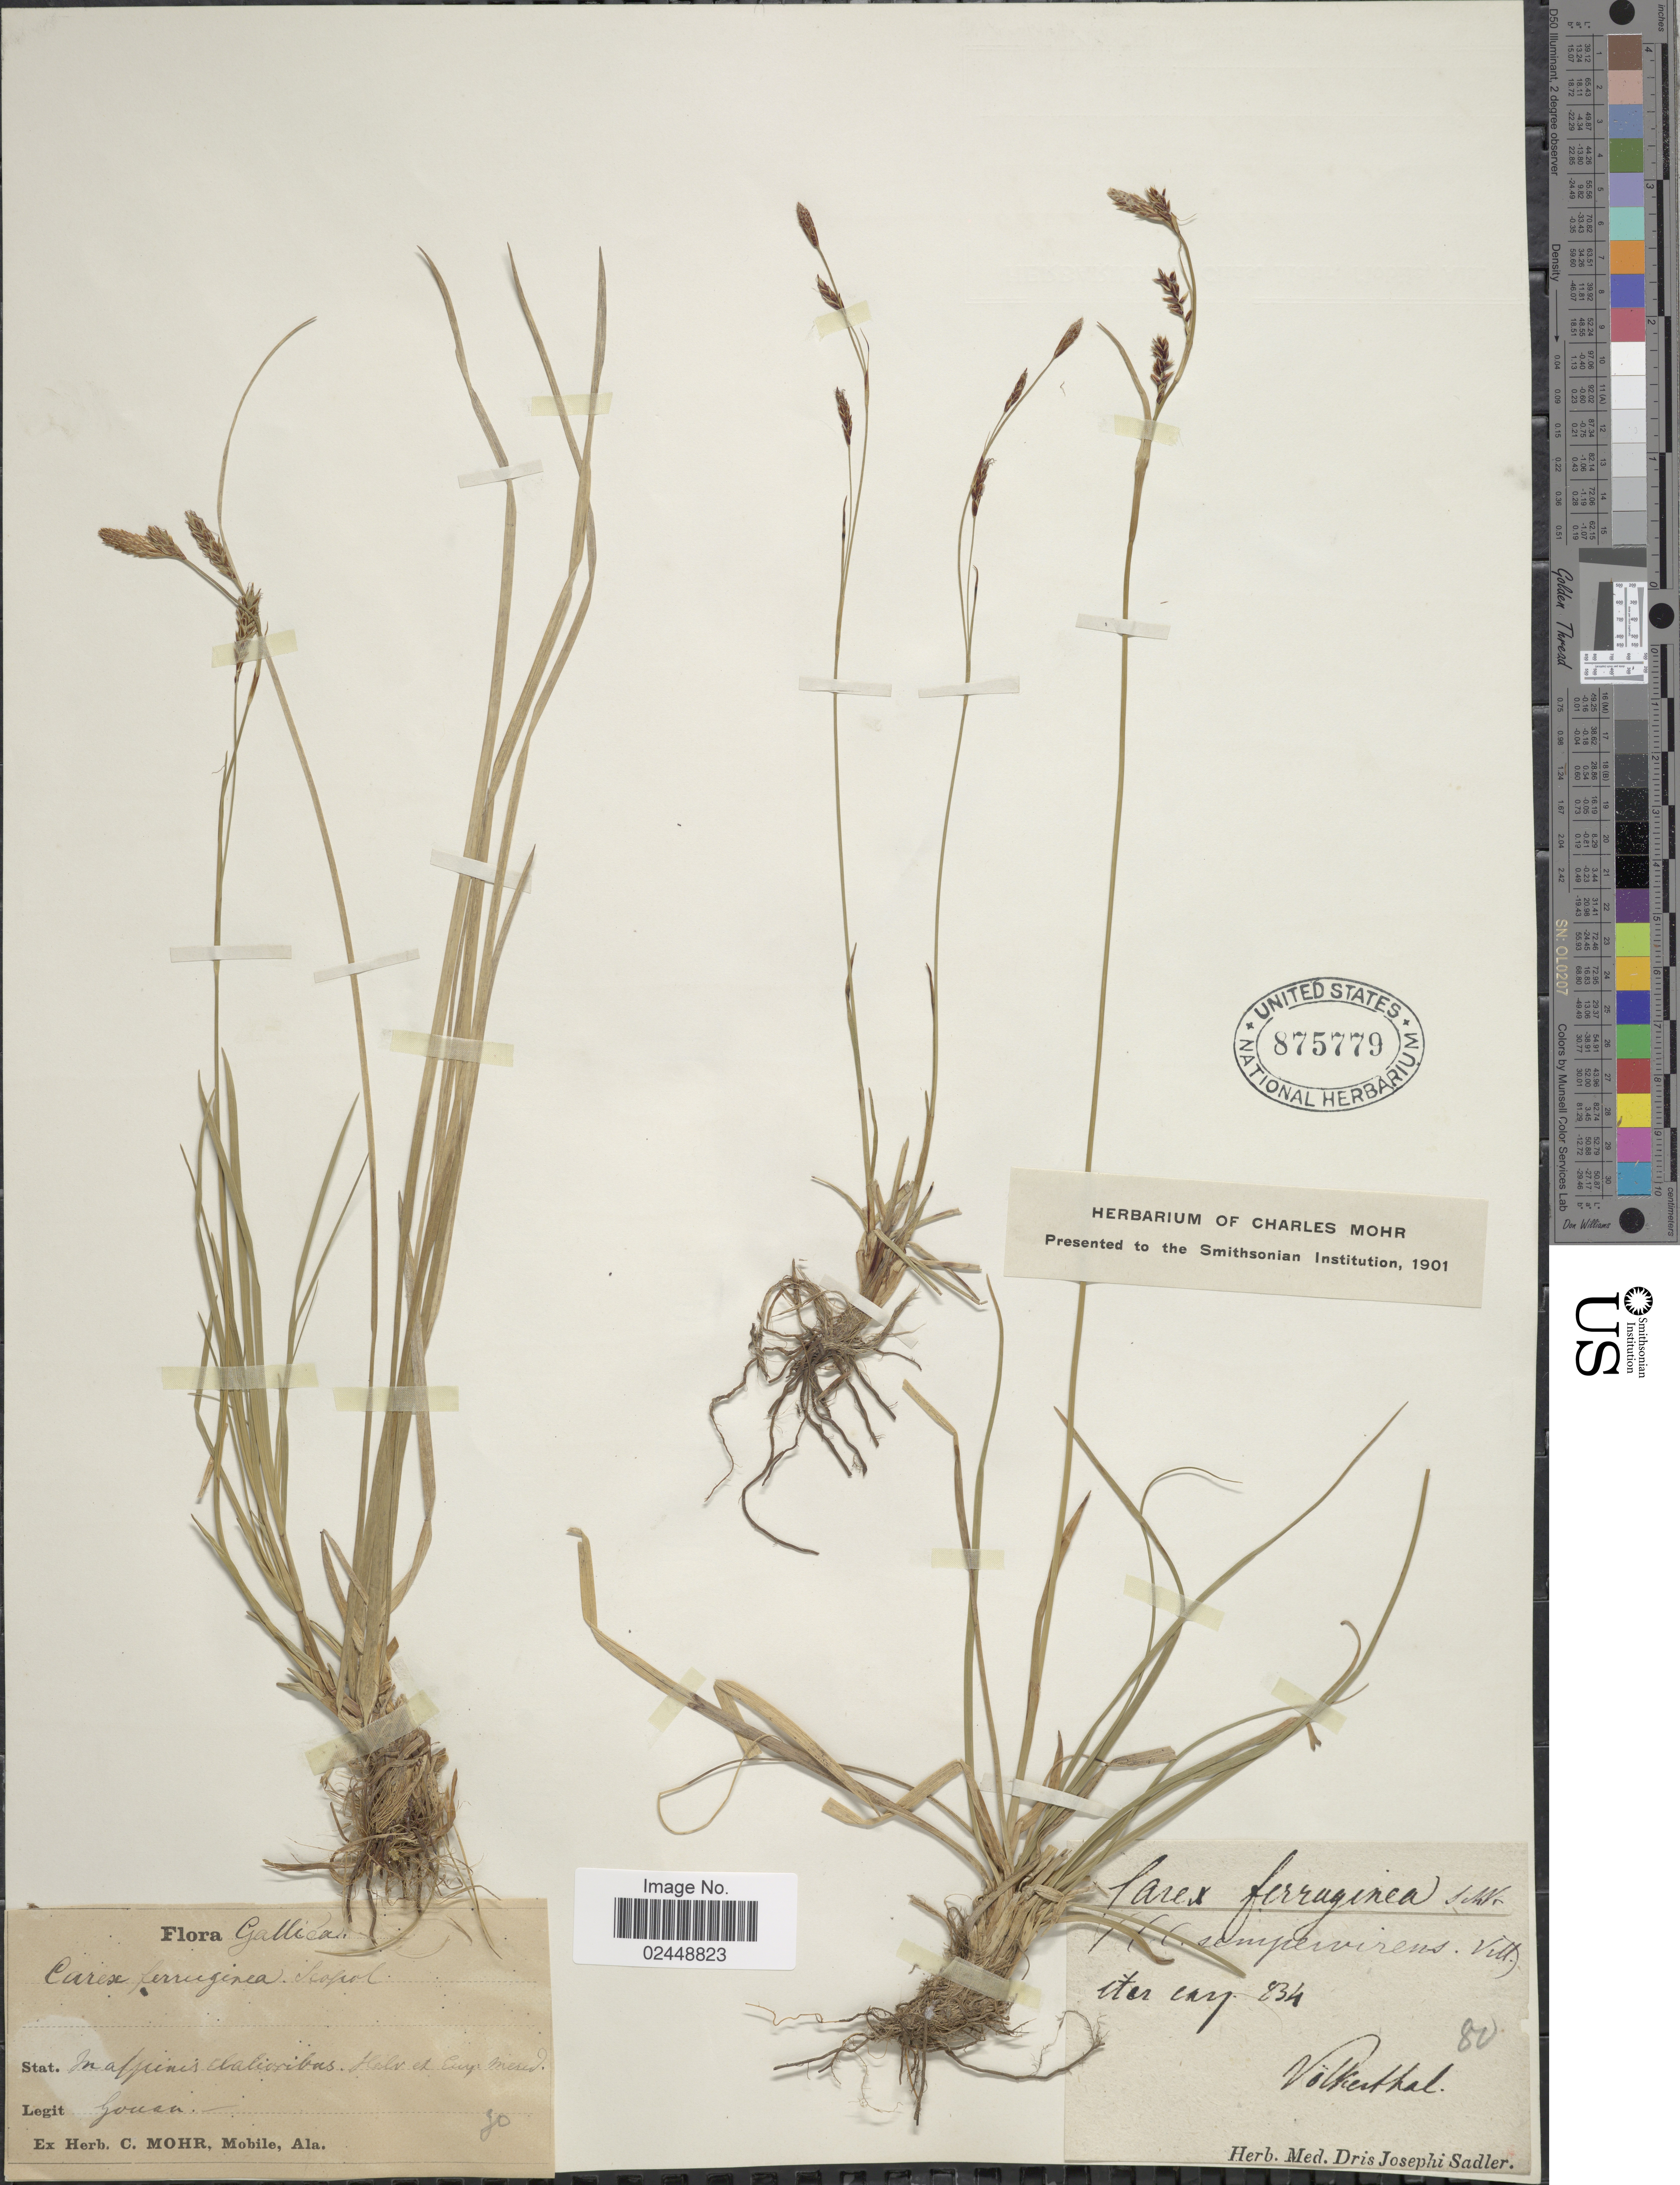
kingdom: Plantae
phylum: Tracheophyta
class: Liliopsida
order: Poales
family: Cyperaceae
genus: Carex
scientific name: Carex ferruginea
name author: Scop.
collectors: Gousa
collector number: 80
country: Switzerland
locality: In alpinis declivibus Helv. et Europ. Merid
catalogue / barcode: US 875779